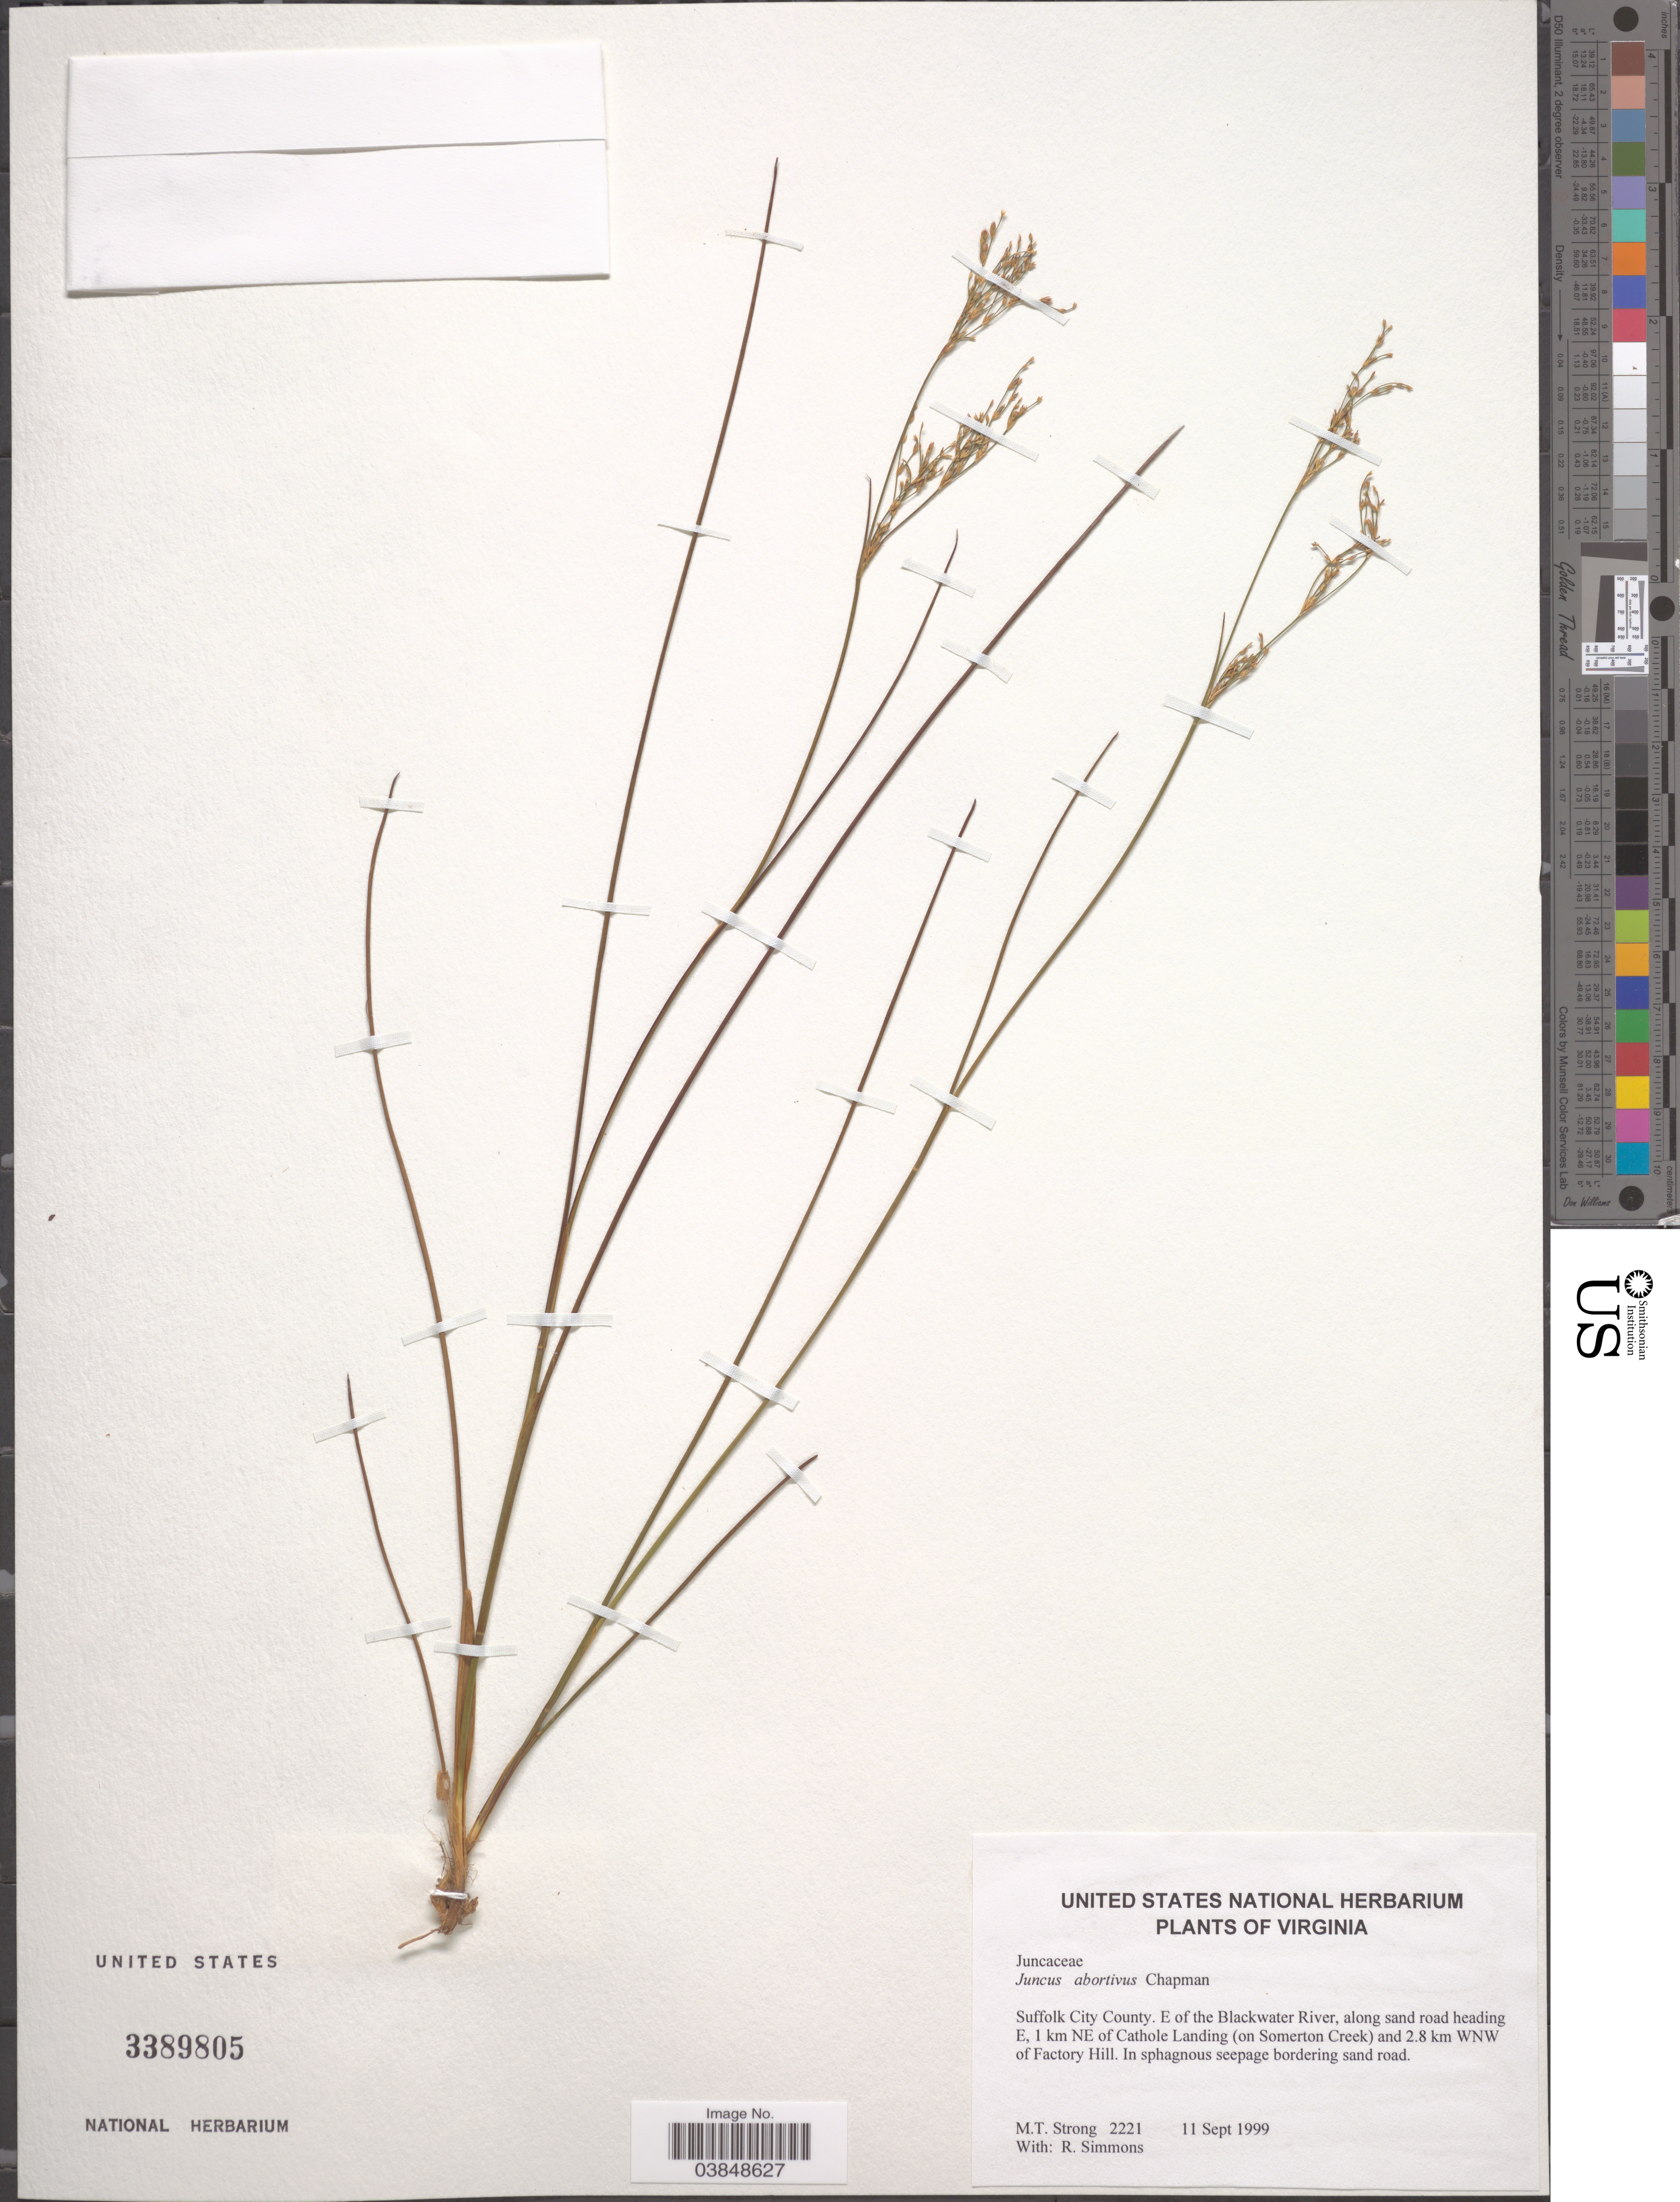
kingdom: Plantae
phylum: Tracheophyta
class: Liliopsida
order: Poales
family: Juncaceae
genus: Juncus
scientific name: Juncus pelocarpus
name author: E. Mey.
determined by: Strong, Mark T., (BOT), Smithsonian Institution - National Museum of Natural History (UNITED STATES)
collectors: M. T. Strong & R. Simmons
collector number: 2221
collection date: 1999-09-11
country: United States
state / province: Virginia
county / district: City of Suffolk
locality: Suffolk City County. E of the Blackwater River, along sand road heading E, 1 km NE of Cathole Landing (on Somerton Creek) and 2.8 km WNW of Factory Hill.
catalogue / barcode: US 3389805